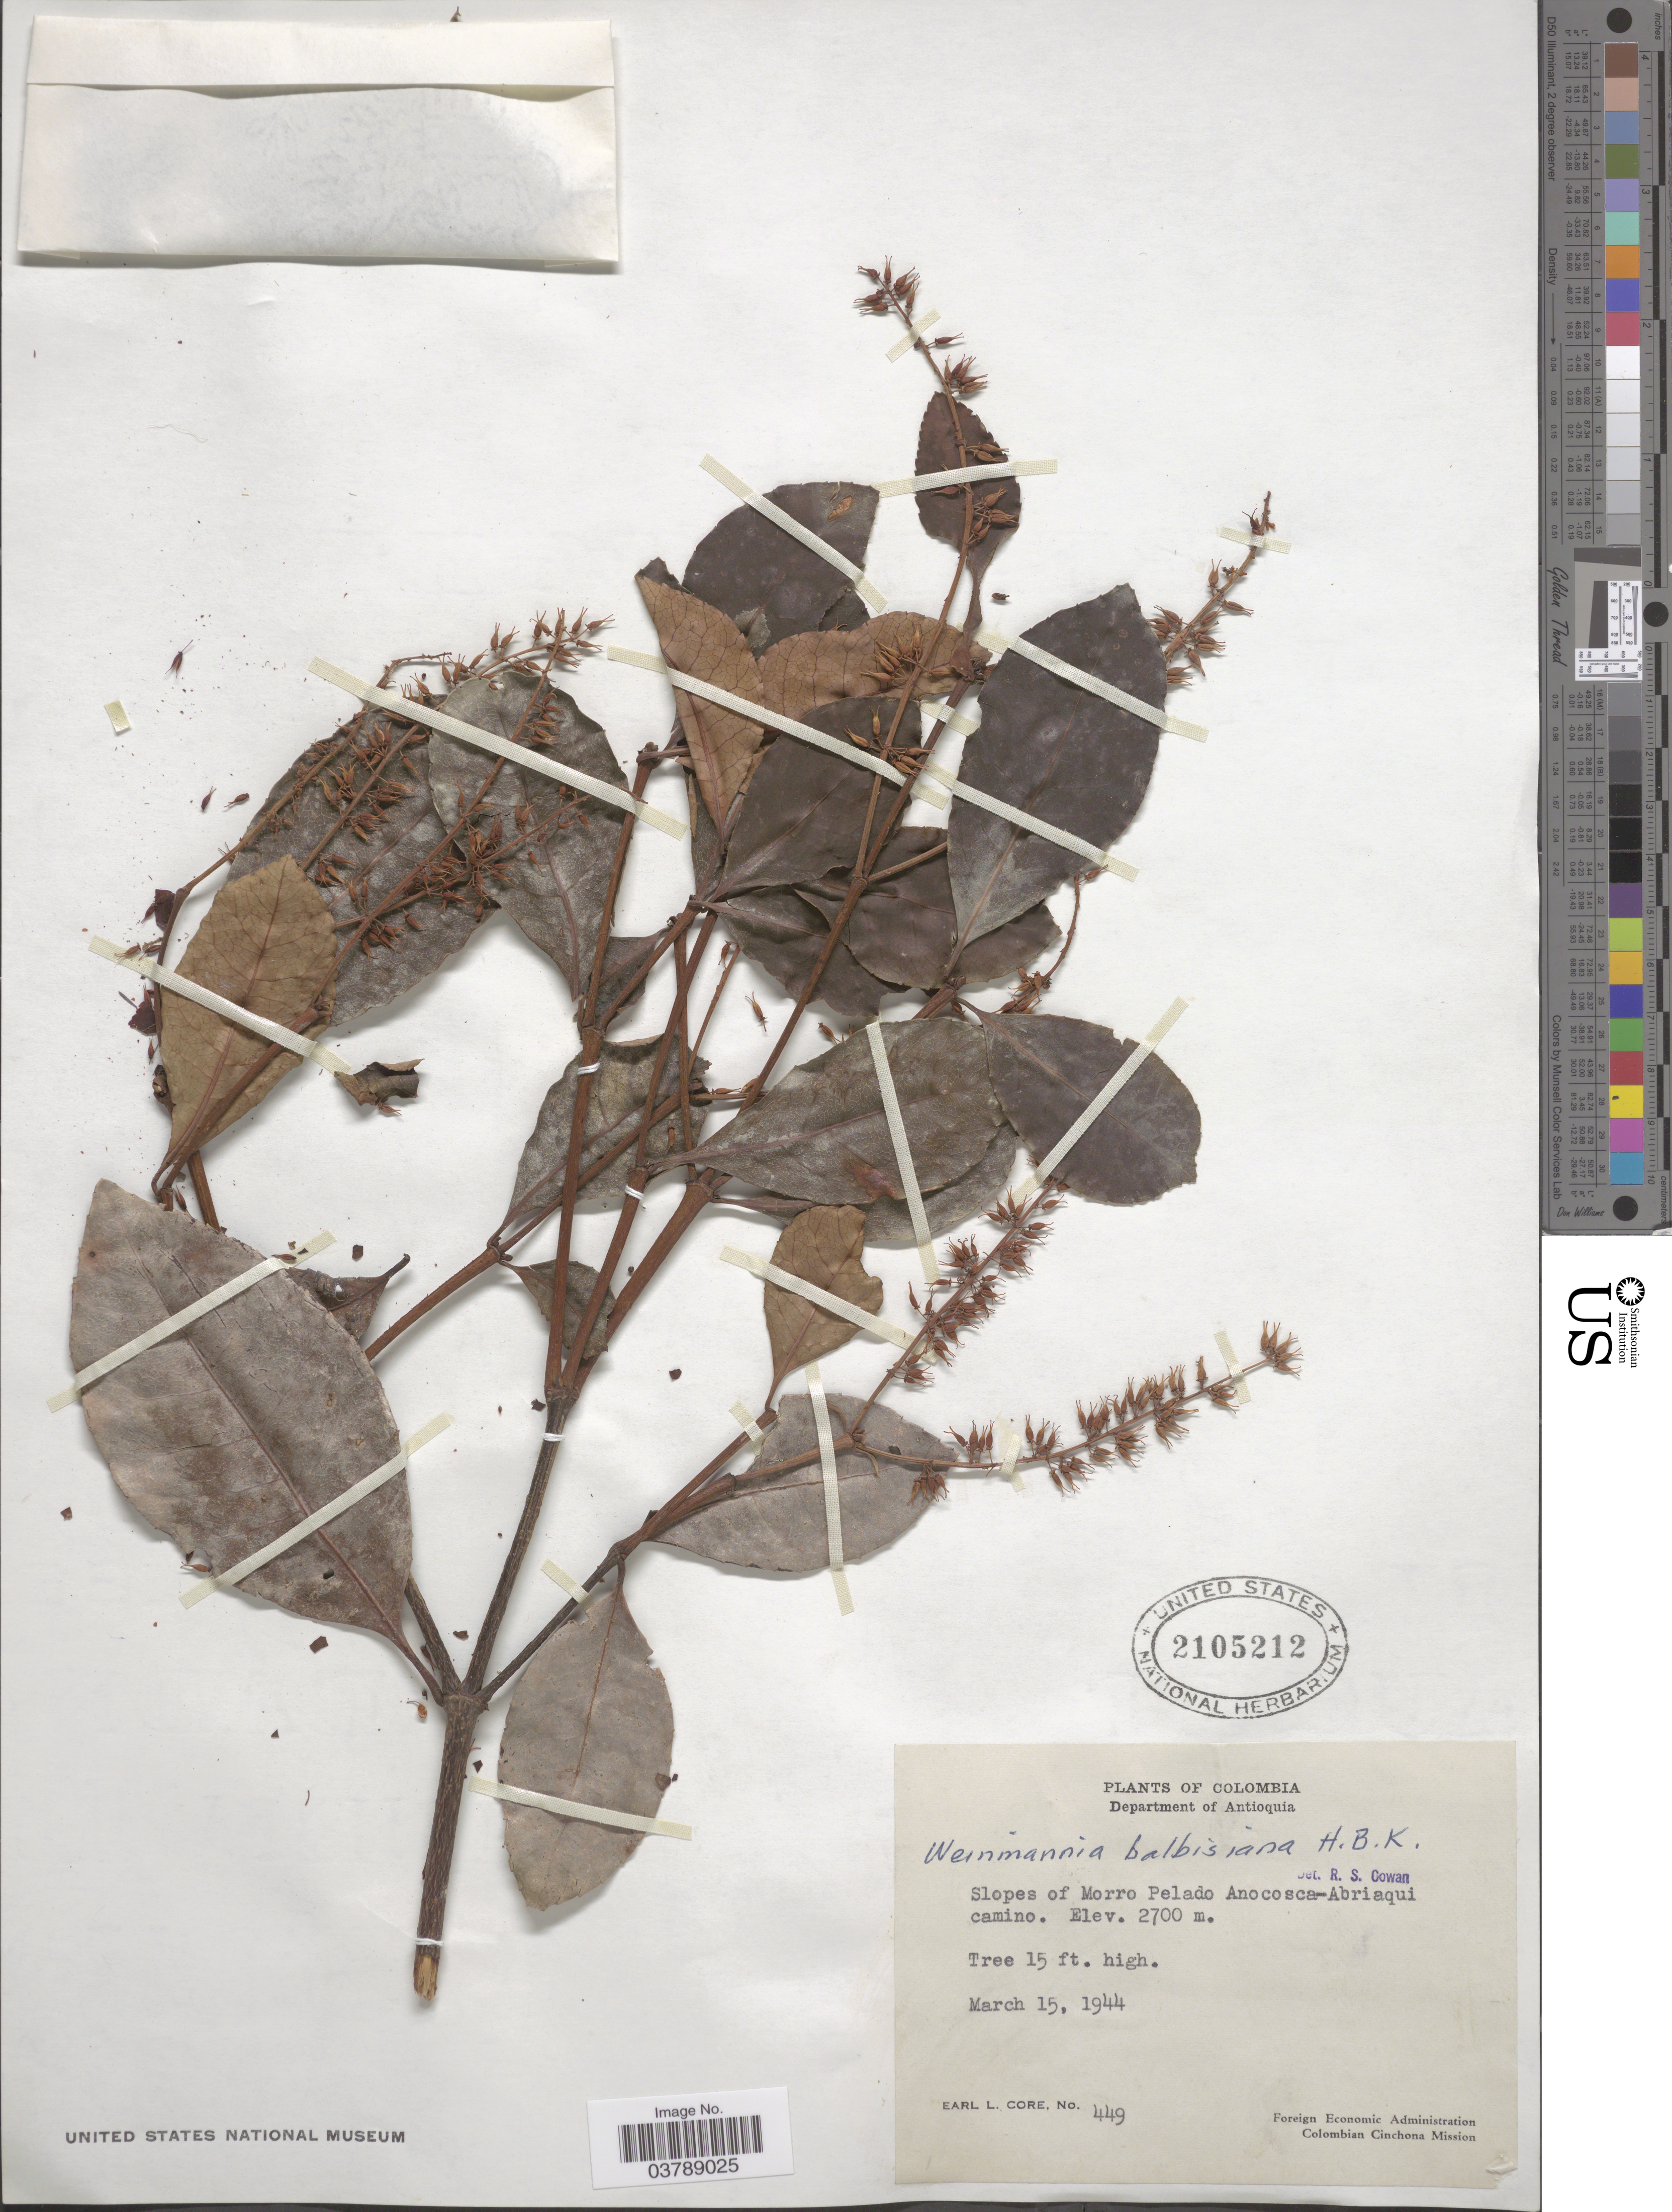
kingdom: Plantae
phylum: Tracheophyta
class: Magnoliopsida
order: Oxalidales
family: Cunoniaceae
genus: Weinmannia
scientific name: Weinmannia balbisiana var. laurina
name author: (Kunth) Cuatrec.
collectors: E. L. Core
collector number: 449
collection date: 1944-03-15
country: Colombia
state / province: Antioquia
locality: Department of Antioquia. Slopes of Morro Pelado Anocosca-Abriaqui camino.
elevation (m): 2700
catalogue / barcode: US 2105212